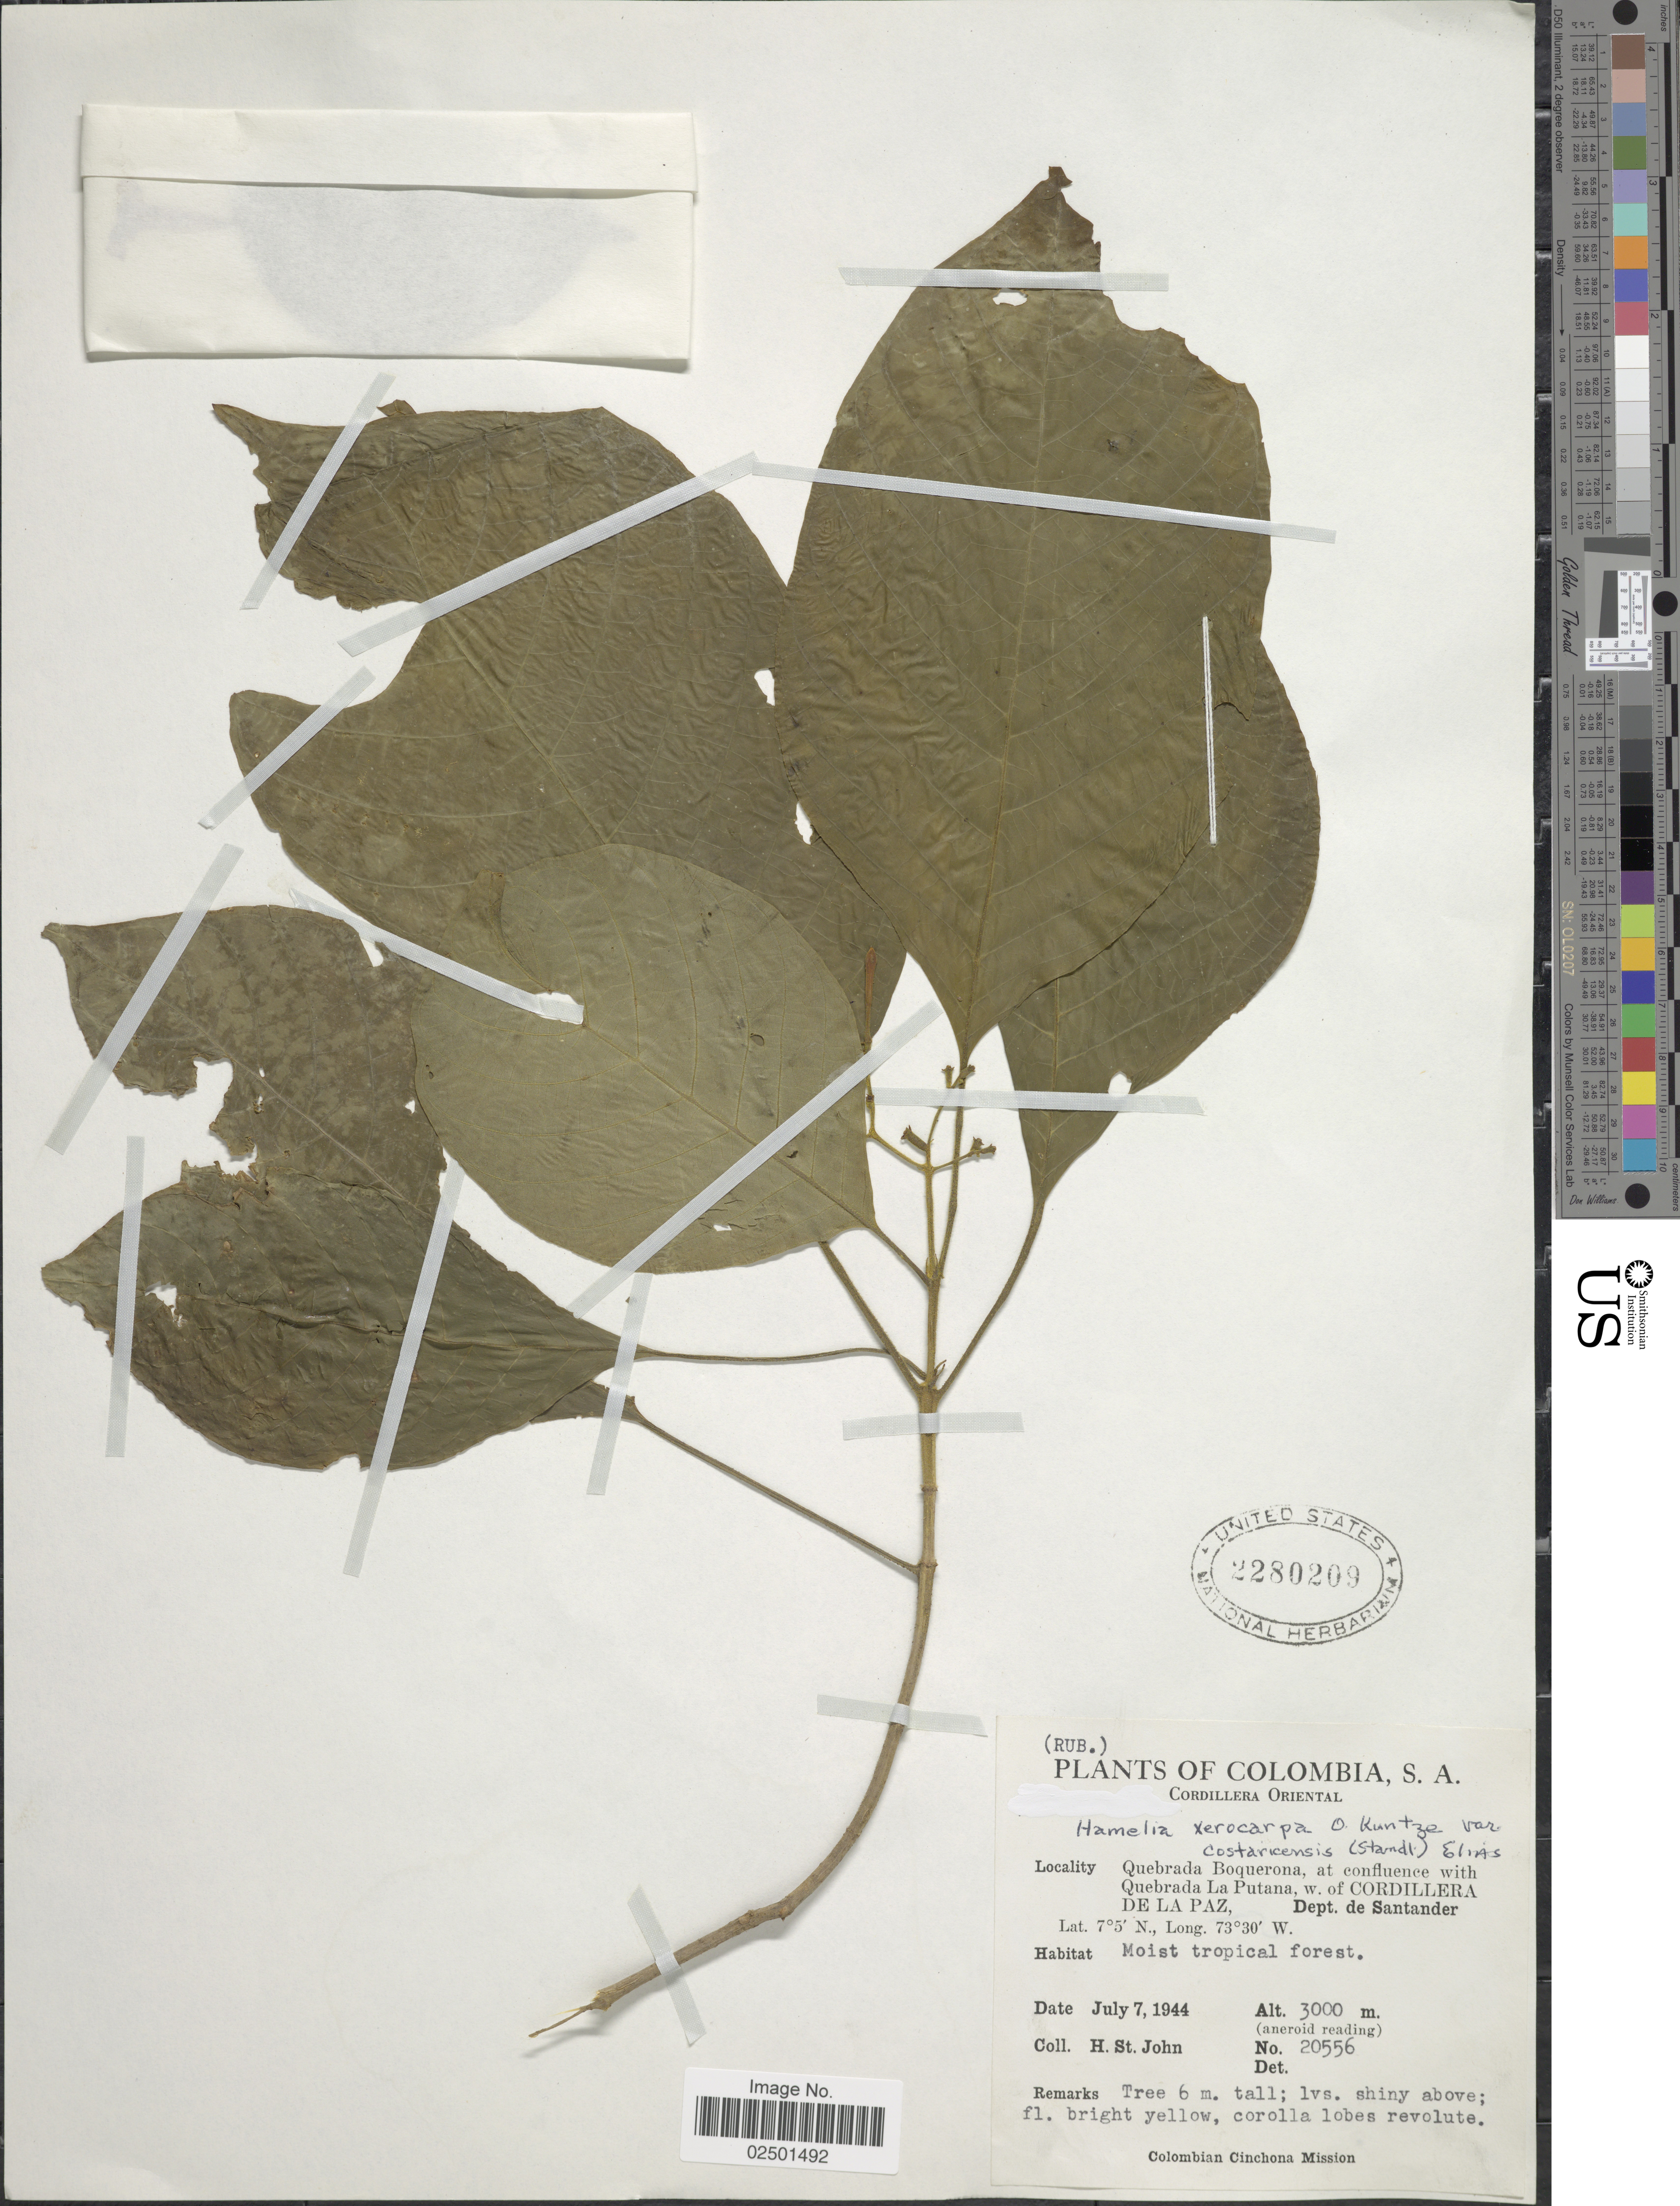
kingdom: Plantae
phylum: Tracheophyta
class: Magnoliopsida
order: Gentianales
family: Rubiaceae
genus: Hamelia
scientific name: Hamelia xerocarpa var. costaricensis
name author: (Standl.) T.S. Elias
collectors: H. St. John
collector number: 20556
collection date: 1944-07-07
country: Colombia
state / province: Santander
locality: Cordillera Oriental. Quebrada Boquerona, at confluence with Quebrada La Putana, w. of Cordillera de La Paz, Dept. de Santander.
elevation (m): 3000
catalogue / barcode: US 2280209